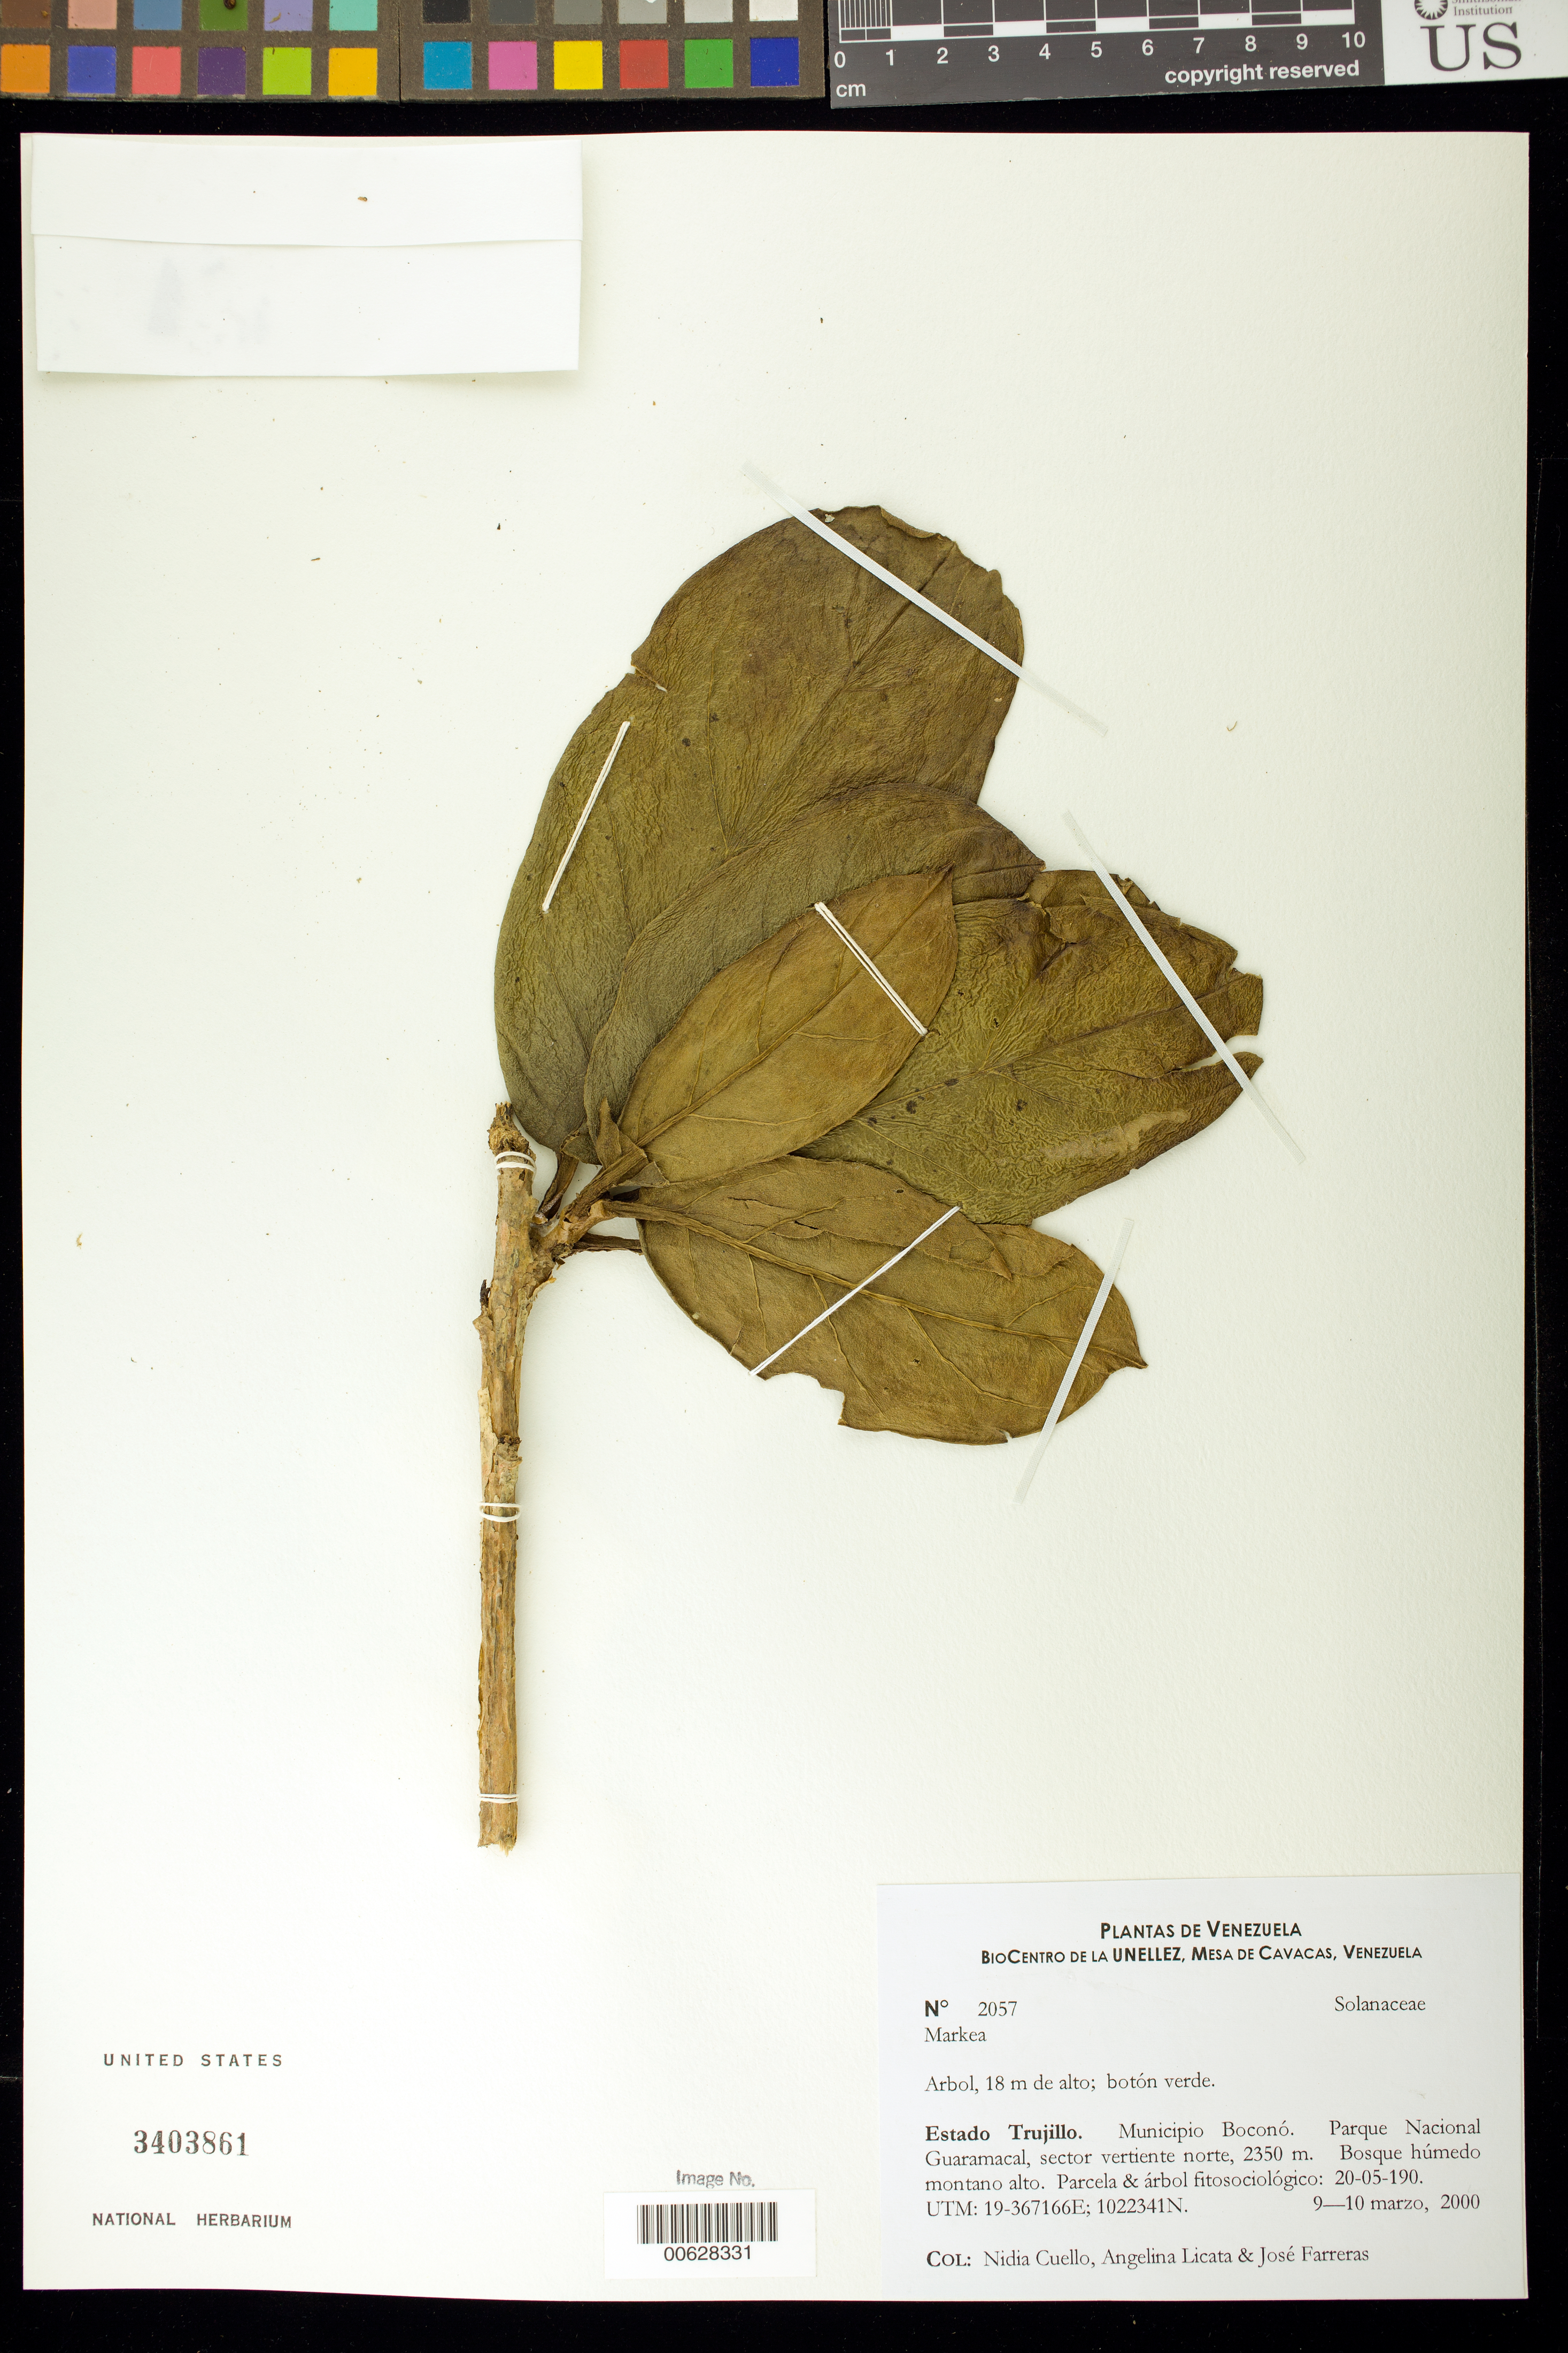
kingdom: Plantae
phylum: Tracheophyta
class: Magnoliopsida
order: Solanales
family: Solanaceae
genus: Markea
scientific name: Markea sp.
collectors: N. L. Cuello, A. Licata & J. Farreras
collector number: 2057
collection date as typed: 09 Mar 2000 to 10 Mar 2000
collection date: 2000-03-09/2000-03-10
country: Venezuela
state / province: Trujillo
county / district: Boconó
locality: Parque Nacional Guaramacal, vertiente N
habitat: Bosque húmedo montano alto.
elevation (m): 2350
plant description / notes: MO, PORT, US, VEN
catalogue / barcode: US 3403861